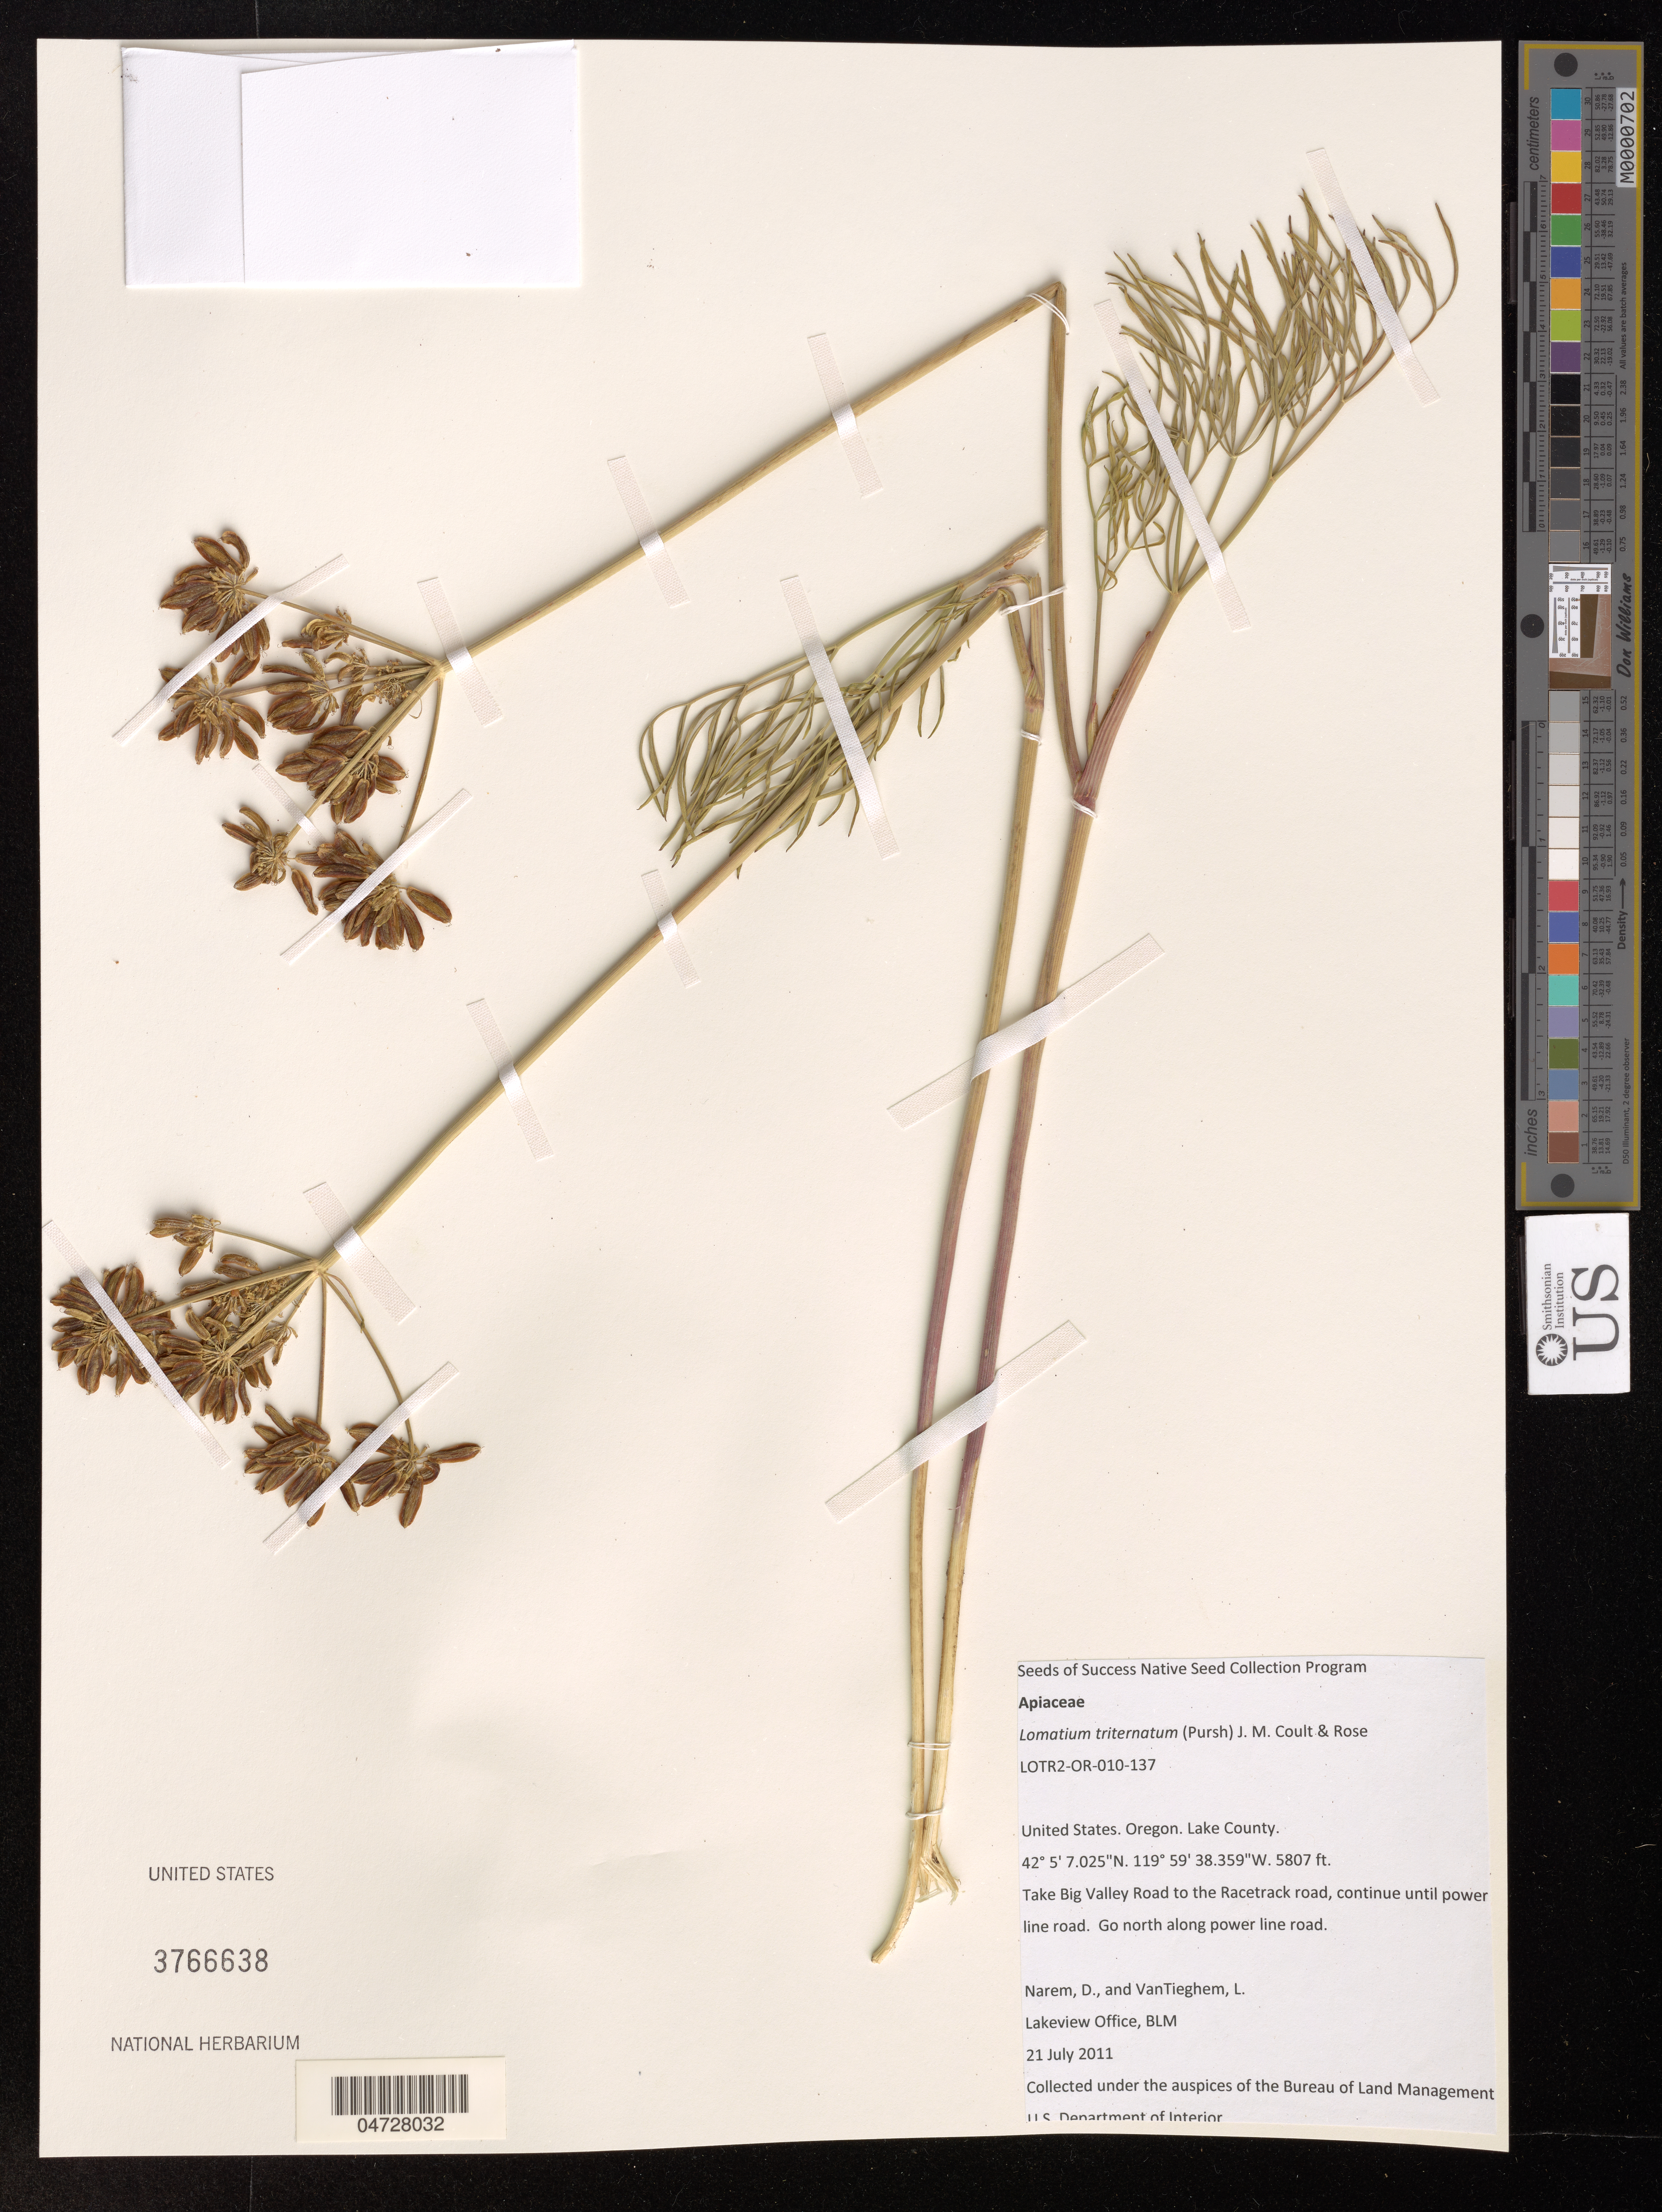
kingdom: Plantae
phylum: Tracheophyta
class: Magnoliopsida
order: Apiales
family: Apiaceae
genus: Lomatium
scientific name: Lomatium triternatum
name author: (Pursh) J.M. Coult. & Rose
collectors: L. VanTieghem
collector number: LOTR2-OR-010-137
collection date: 2011-07-21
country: United States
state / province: Oregon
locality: Lake County, Take Big Valley Road to the Racetrack road, continue until powerline road.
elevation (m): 1770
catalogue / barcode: US 3766638